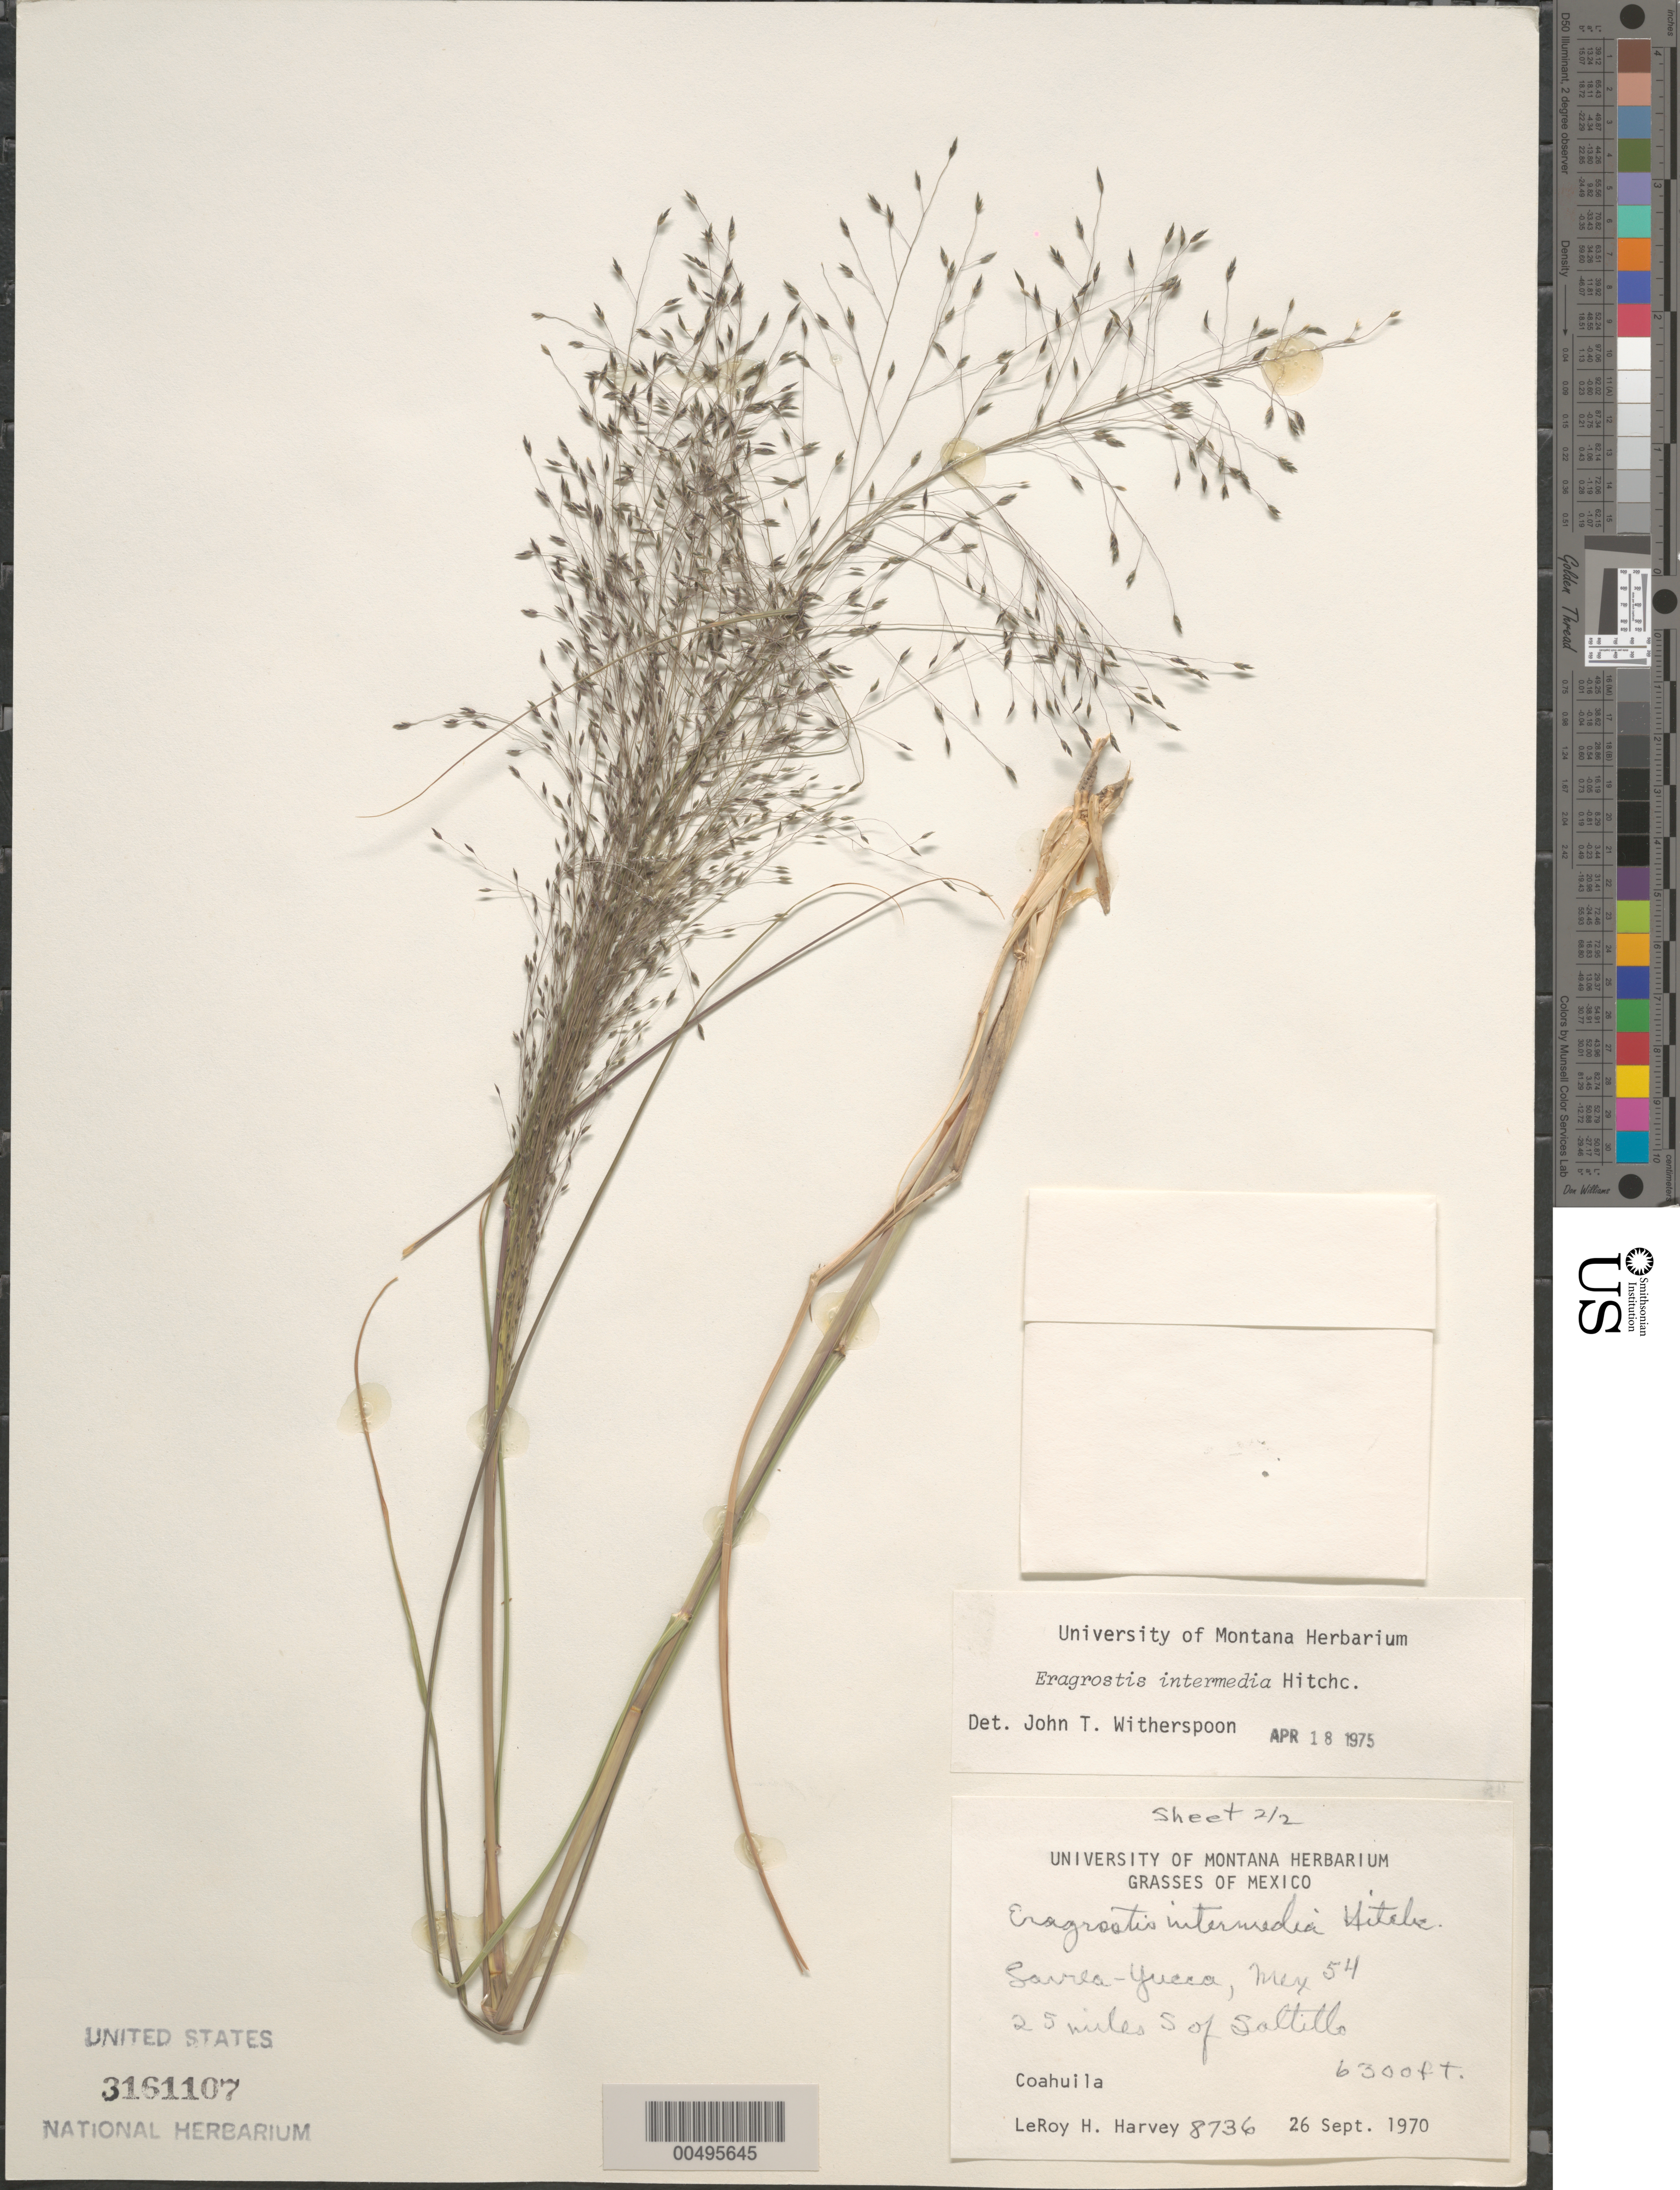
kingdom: Plantae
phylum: Tracheophyta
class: Liliopsida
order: Poales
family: Poaceae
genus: Eragrostis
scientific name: Eragrostis intermedia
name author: Hitchc.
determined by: Witherspoon, John T.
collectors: L. H. Harvey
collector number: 8736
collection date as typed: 26 Sep 1970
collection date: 1970-09-26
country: Mexico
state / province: Coahuila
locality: Mex 54, 2.5 mi S of Saltillo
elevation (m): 1920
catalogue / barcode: US 3161107